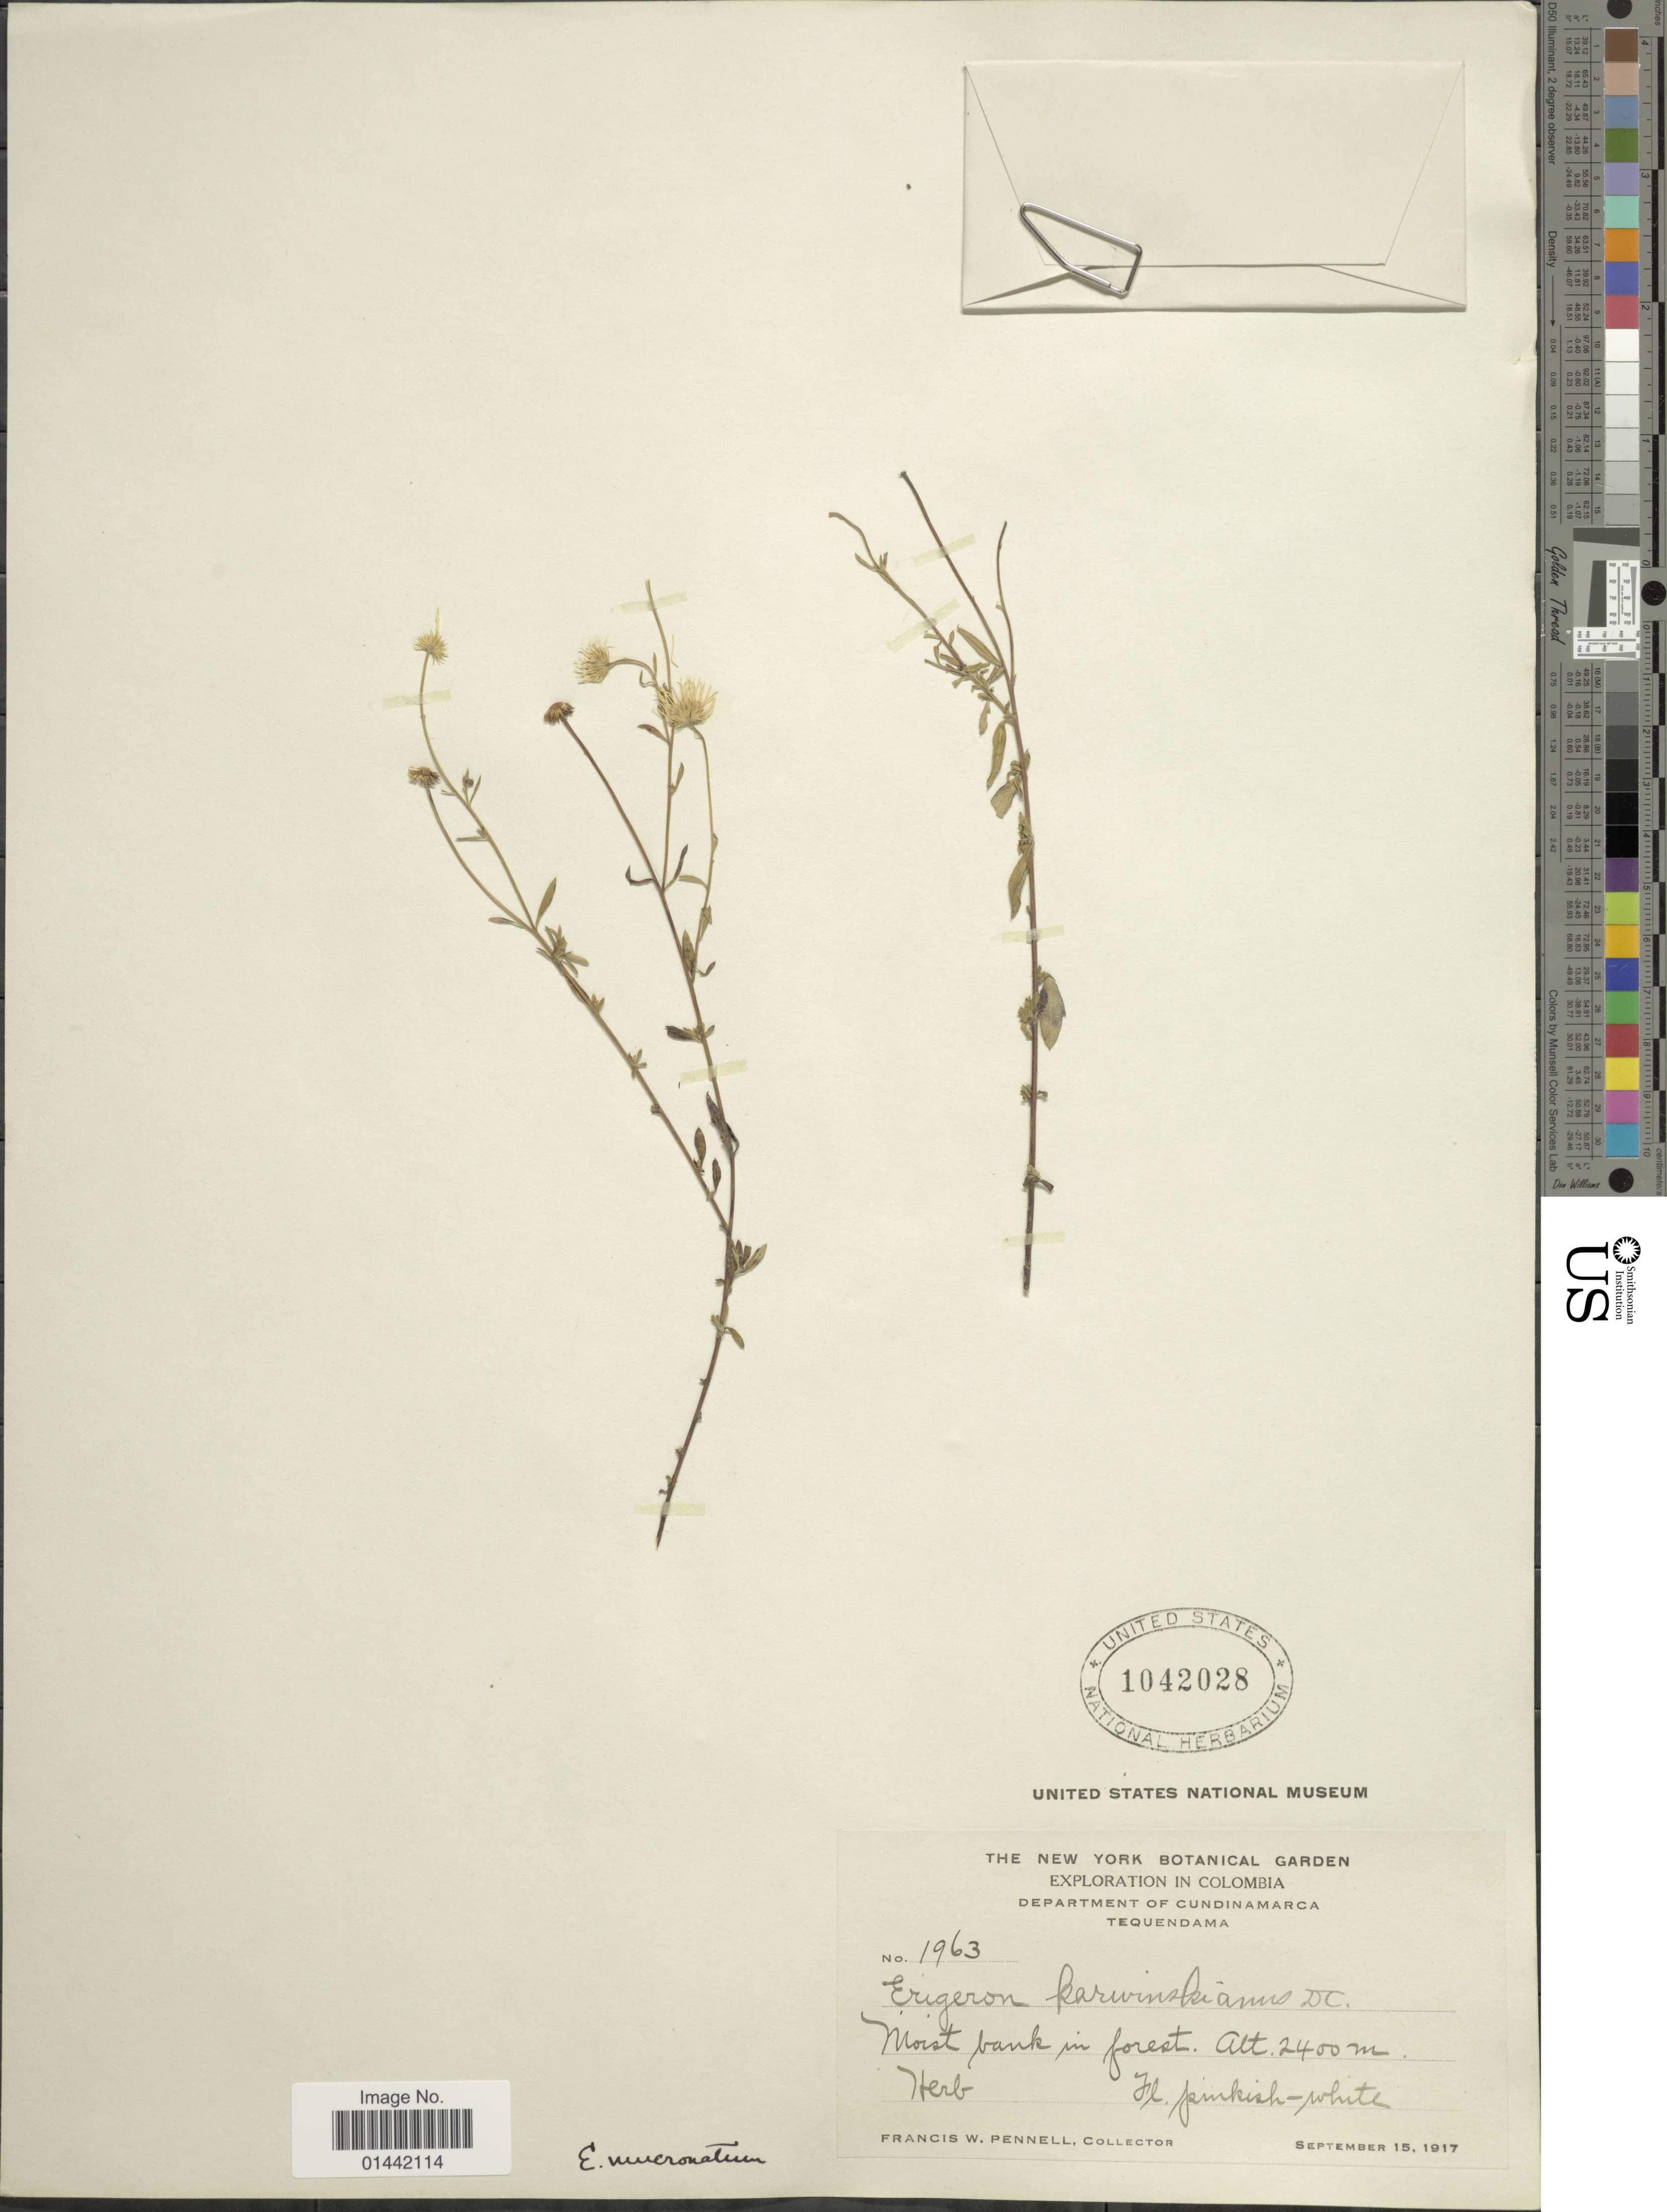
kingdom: Plantae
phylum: Tracheophyta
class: Magnoliopsida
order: Asterales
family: Asteraceae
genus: Erigeron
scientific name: Erigeron karvinskianus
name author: DC.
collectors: F. W. Pennell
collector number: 1963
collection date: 1917-09-15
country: Colombia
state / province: Cundinamarca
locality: Teqeundama, moist bank in forest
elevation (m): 2400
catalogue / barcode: US 1042028